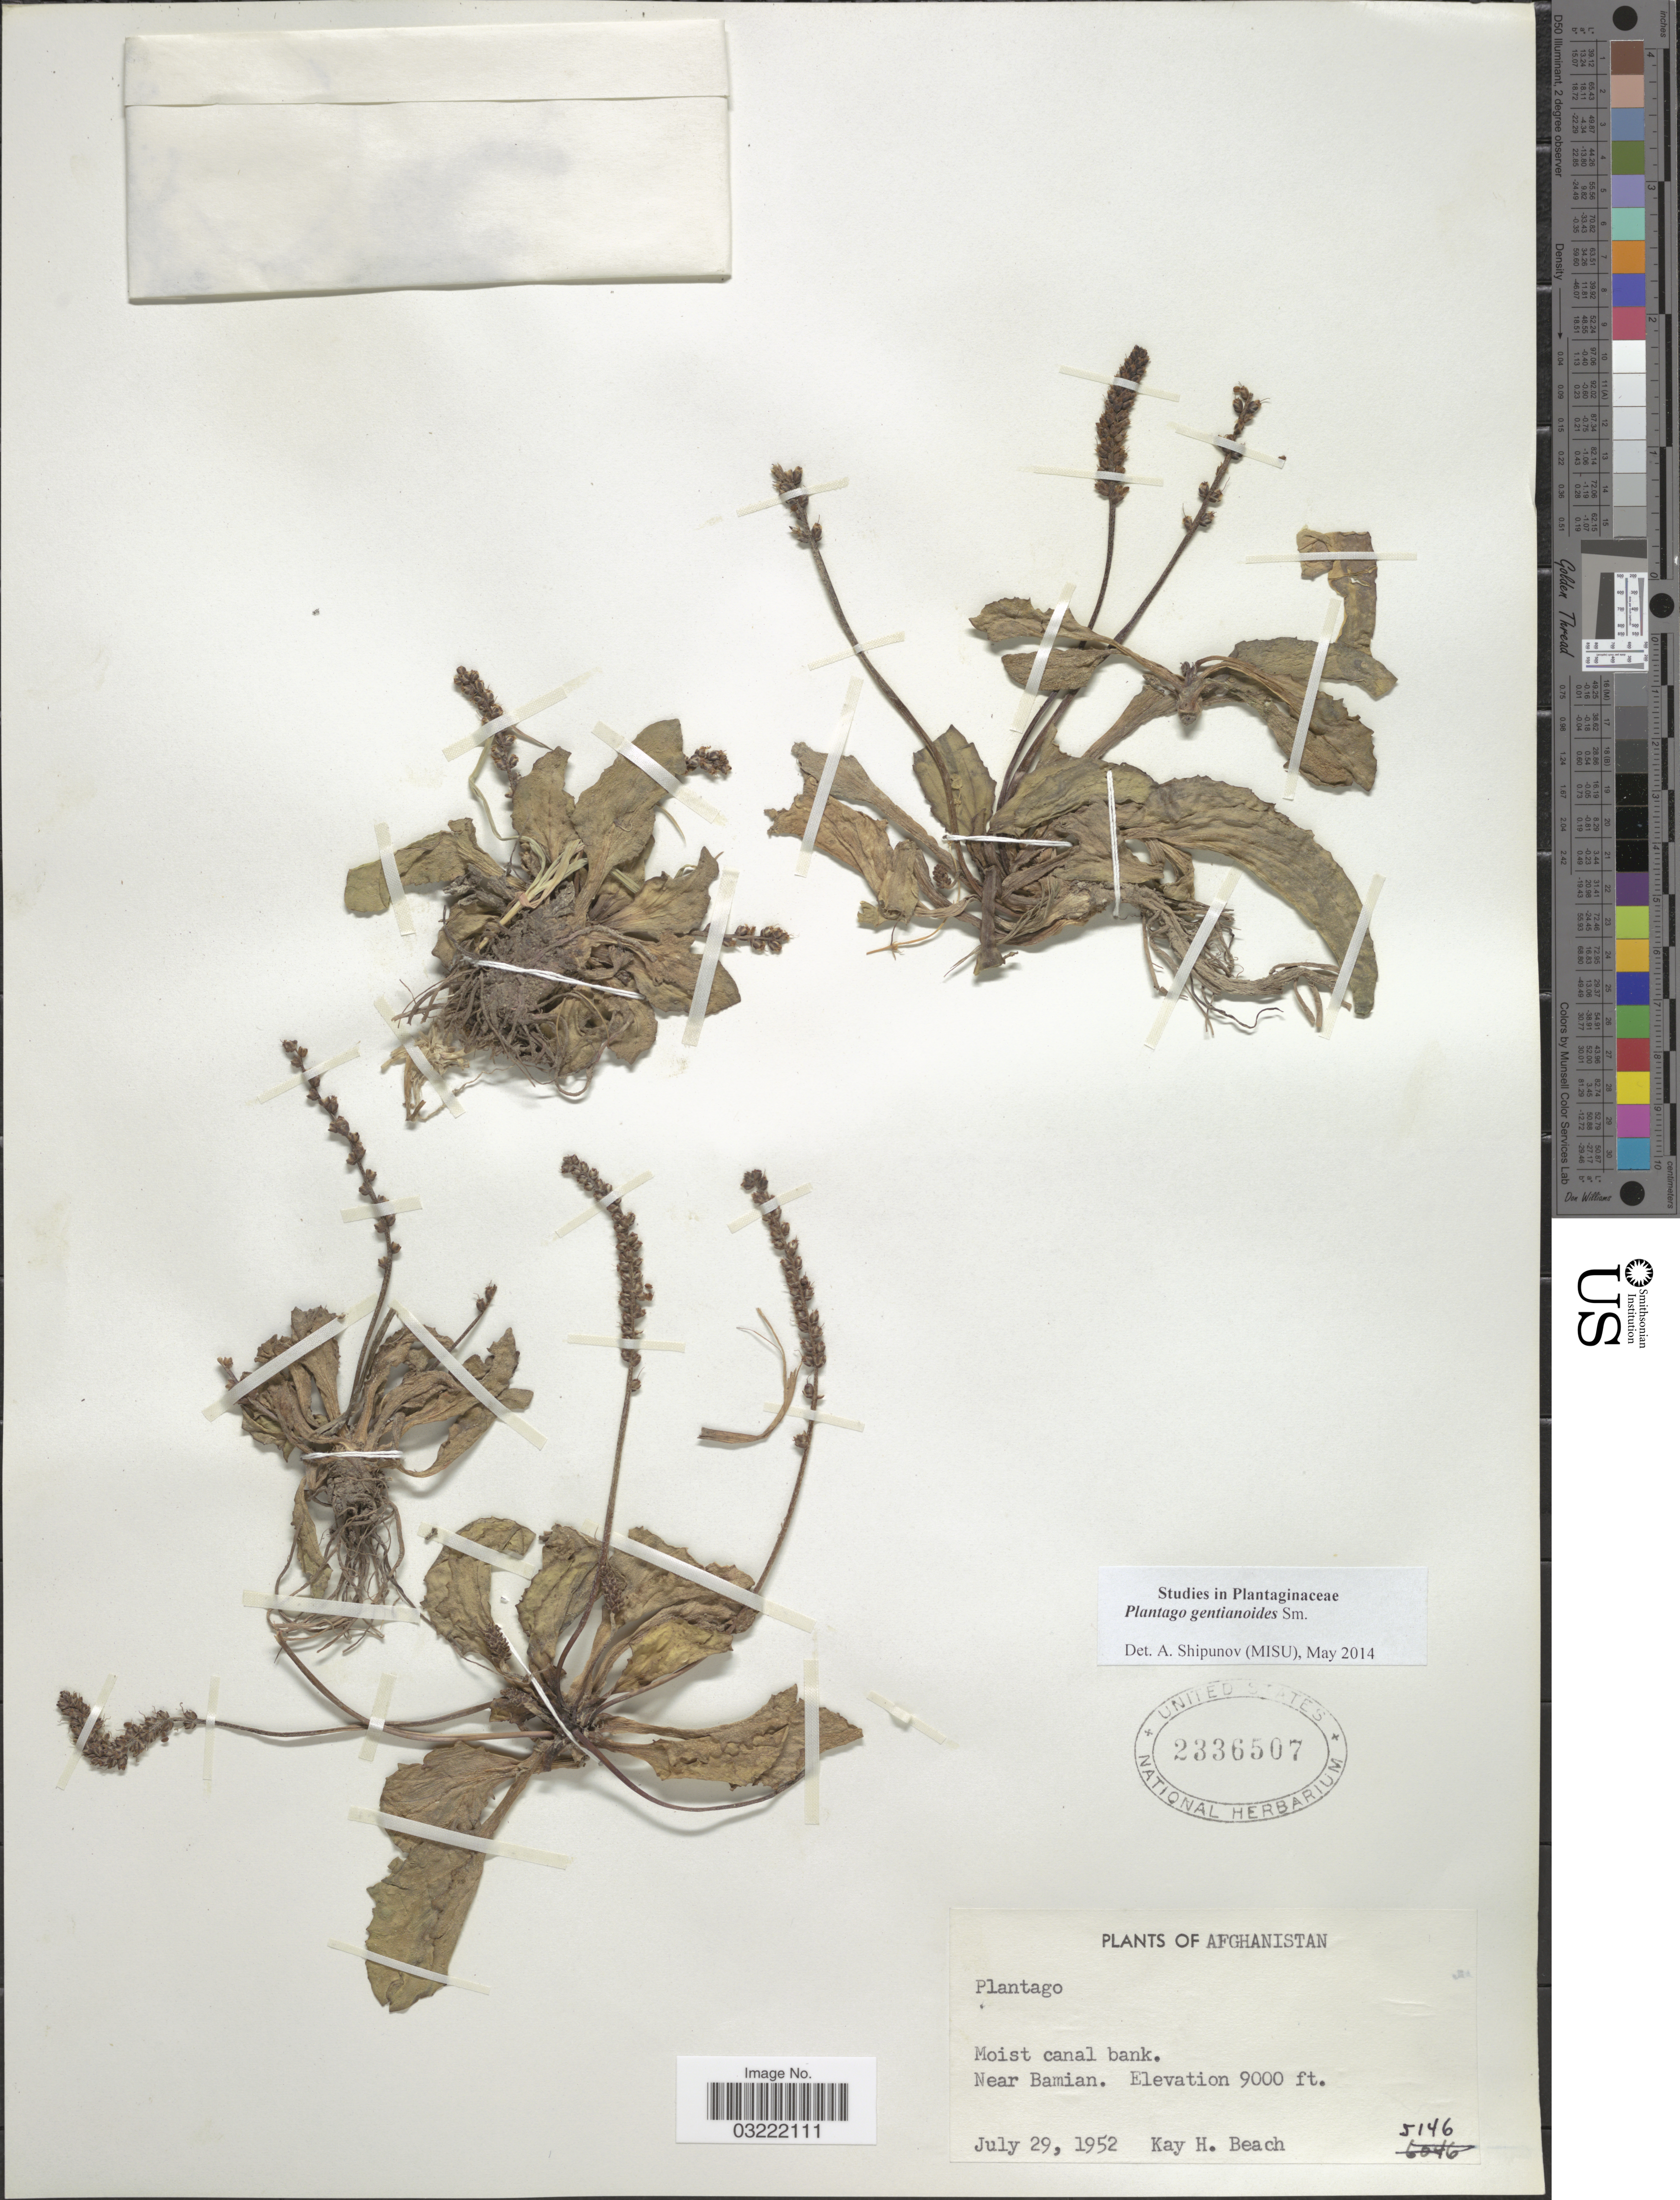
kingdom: Plantae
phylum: Tracheophyta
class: Magnoliopsida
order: Lamiales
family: Plantaginaceae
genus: Plantago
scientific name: Plantago gentianoides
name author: Sibth. & Sm.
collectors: K. H. Beach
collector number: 5146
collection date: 1952-07-29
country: Afghanistan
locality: Near Bamian.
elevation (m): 2743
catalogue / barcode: US 2336507